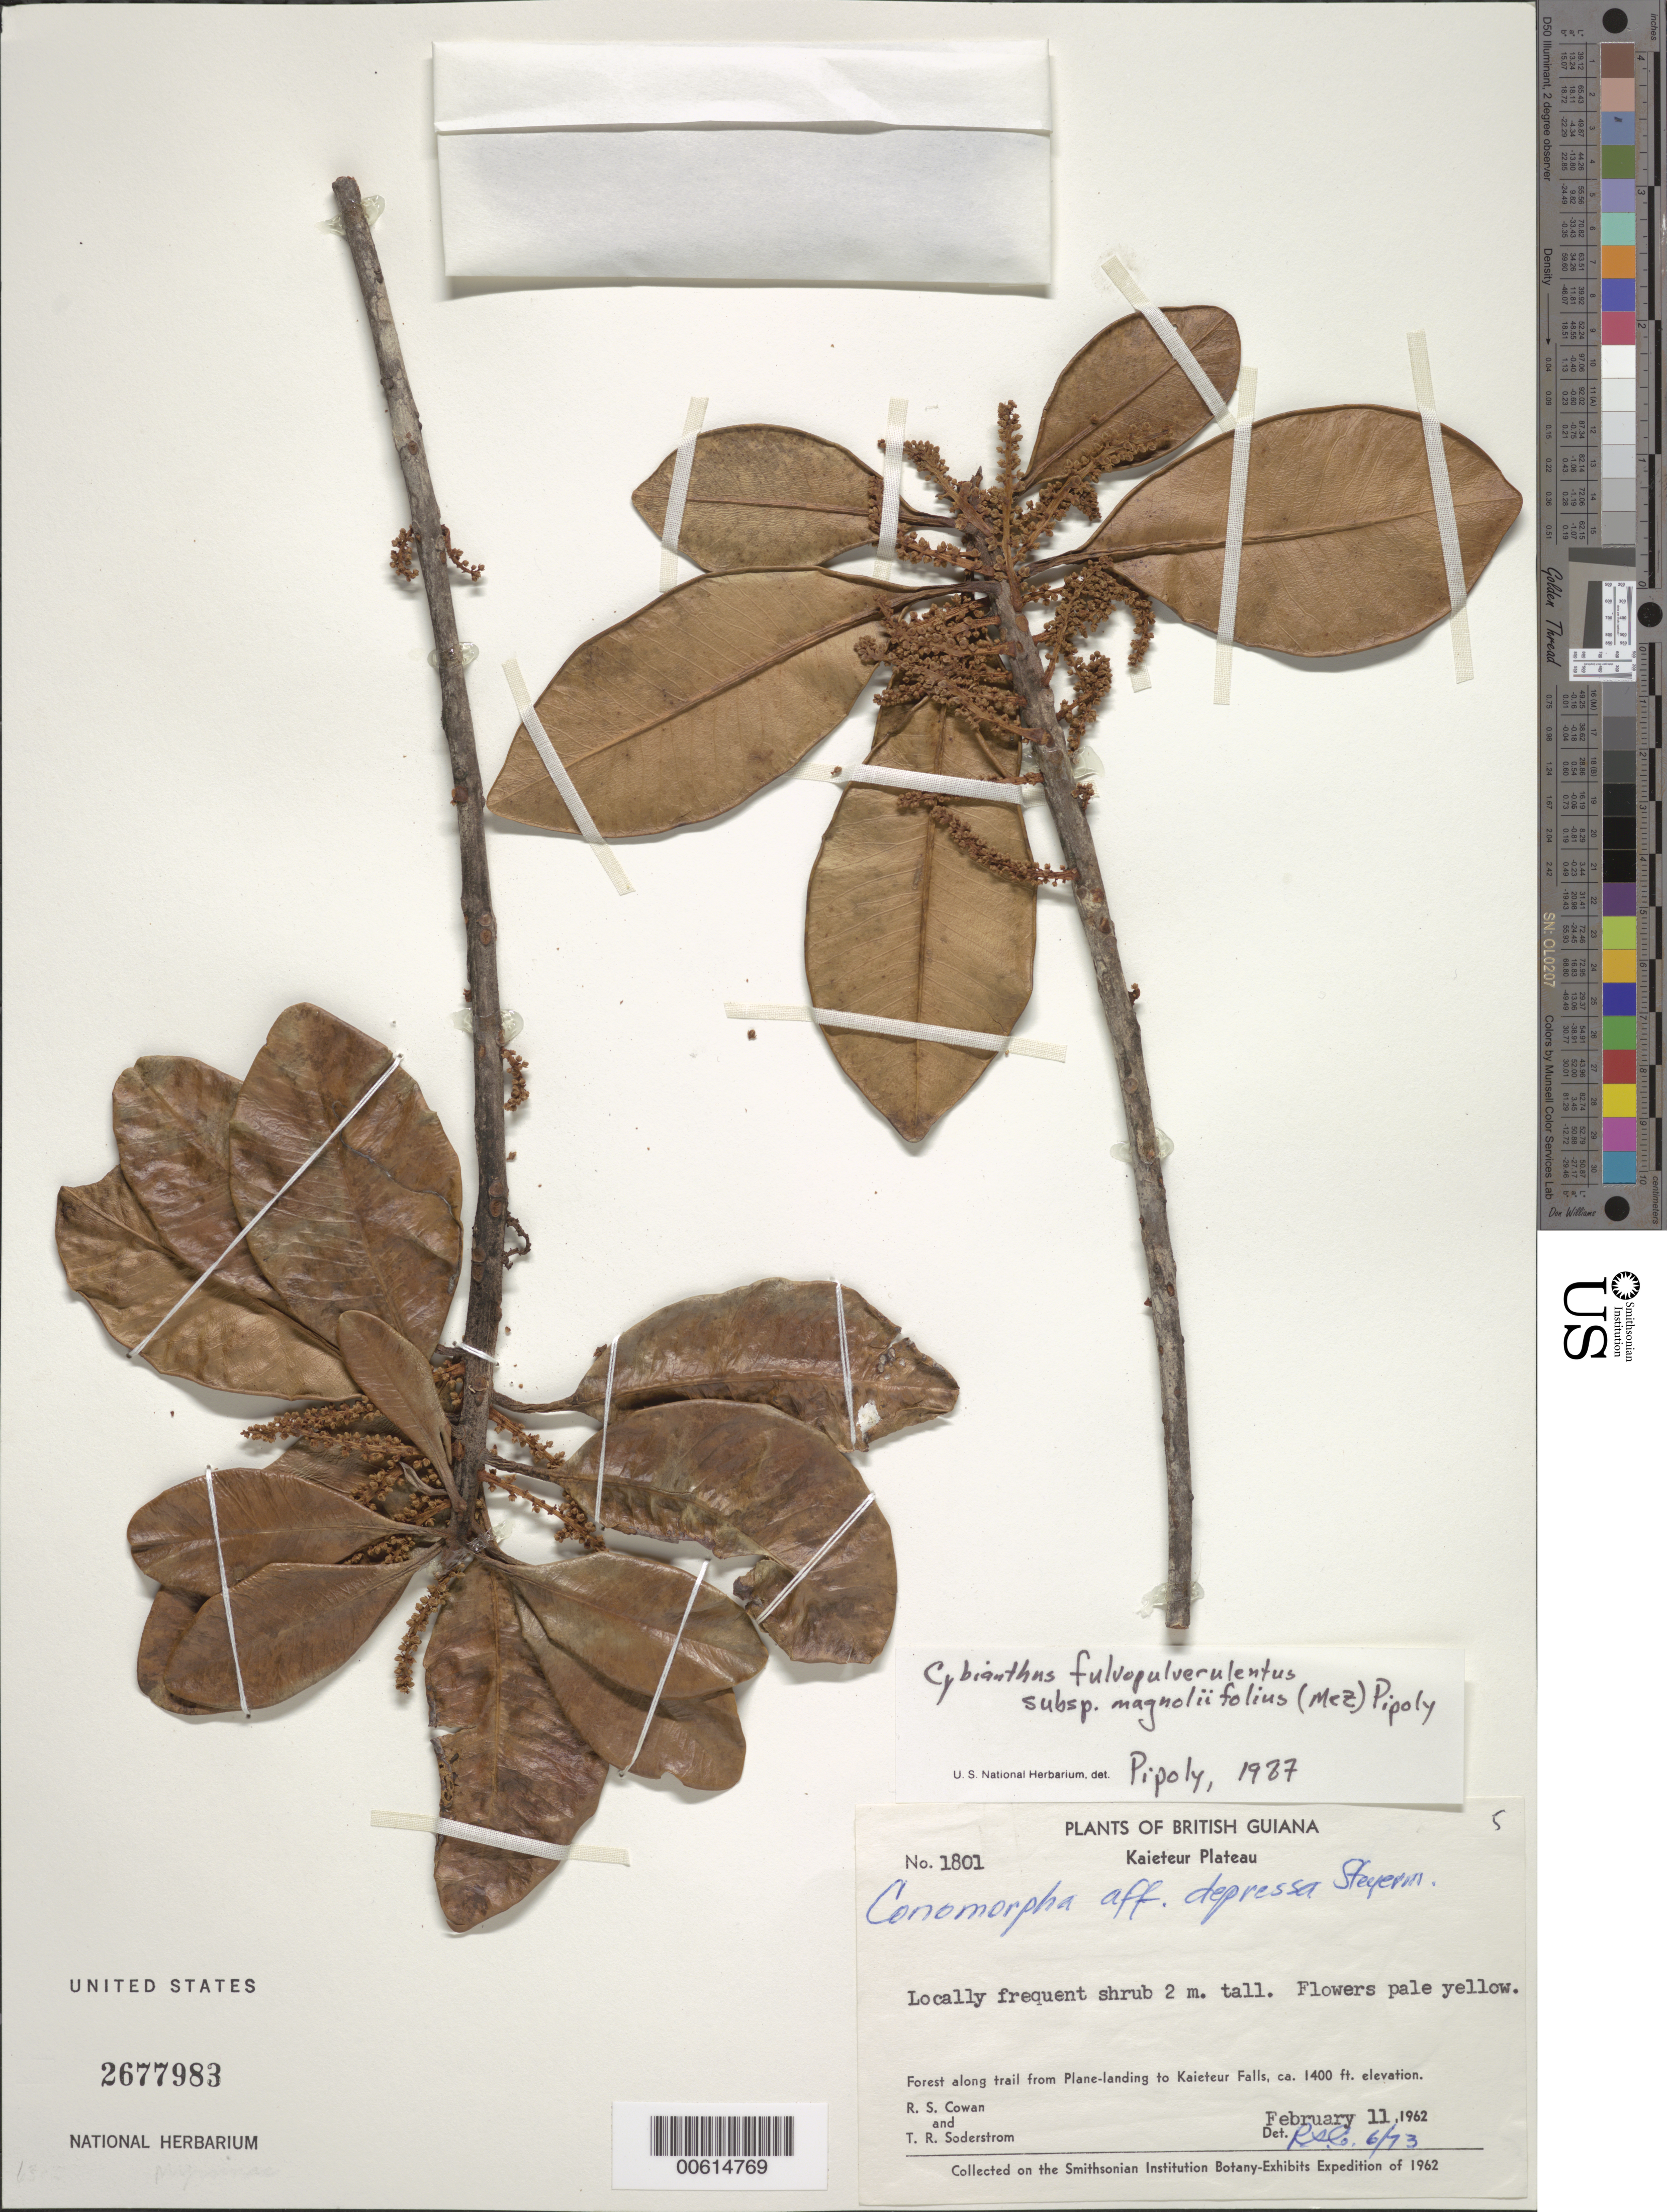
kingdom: Plantae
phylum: Tracheophyta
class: Magnoliopsida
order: Ericales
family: Primulaceae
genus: Cybianthus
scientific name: Cybianthus fulvopulverulentus subsp. magnoliifolius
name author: (Mez) Pipoly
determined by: Pipoly, J. J., III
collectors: R. S. Cowan & T. R. Soderstrom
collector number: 1801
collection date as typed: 11-Feb-62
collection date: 1962-02-11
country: Guyana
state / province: Potaro-Siparuni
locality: Kaieteur Plateau, along trail from plane landing to Kaieteur Falls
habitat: Forest along road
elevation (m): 427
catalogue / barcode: US 2677983